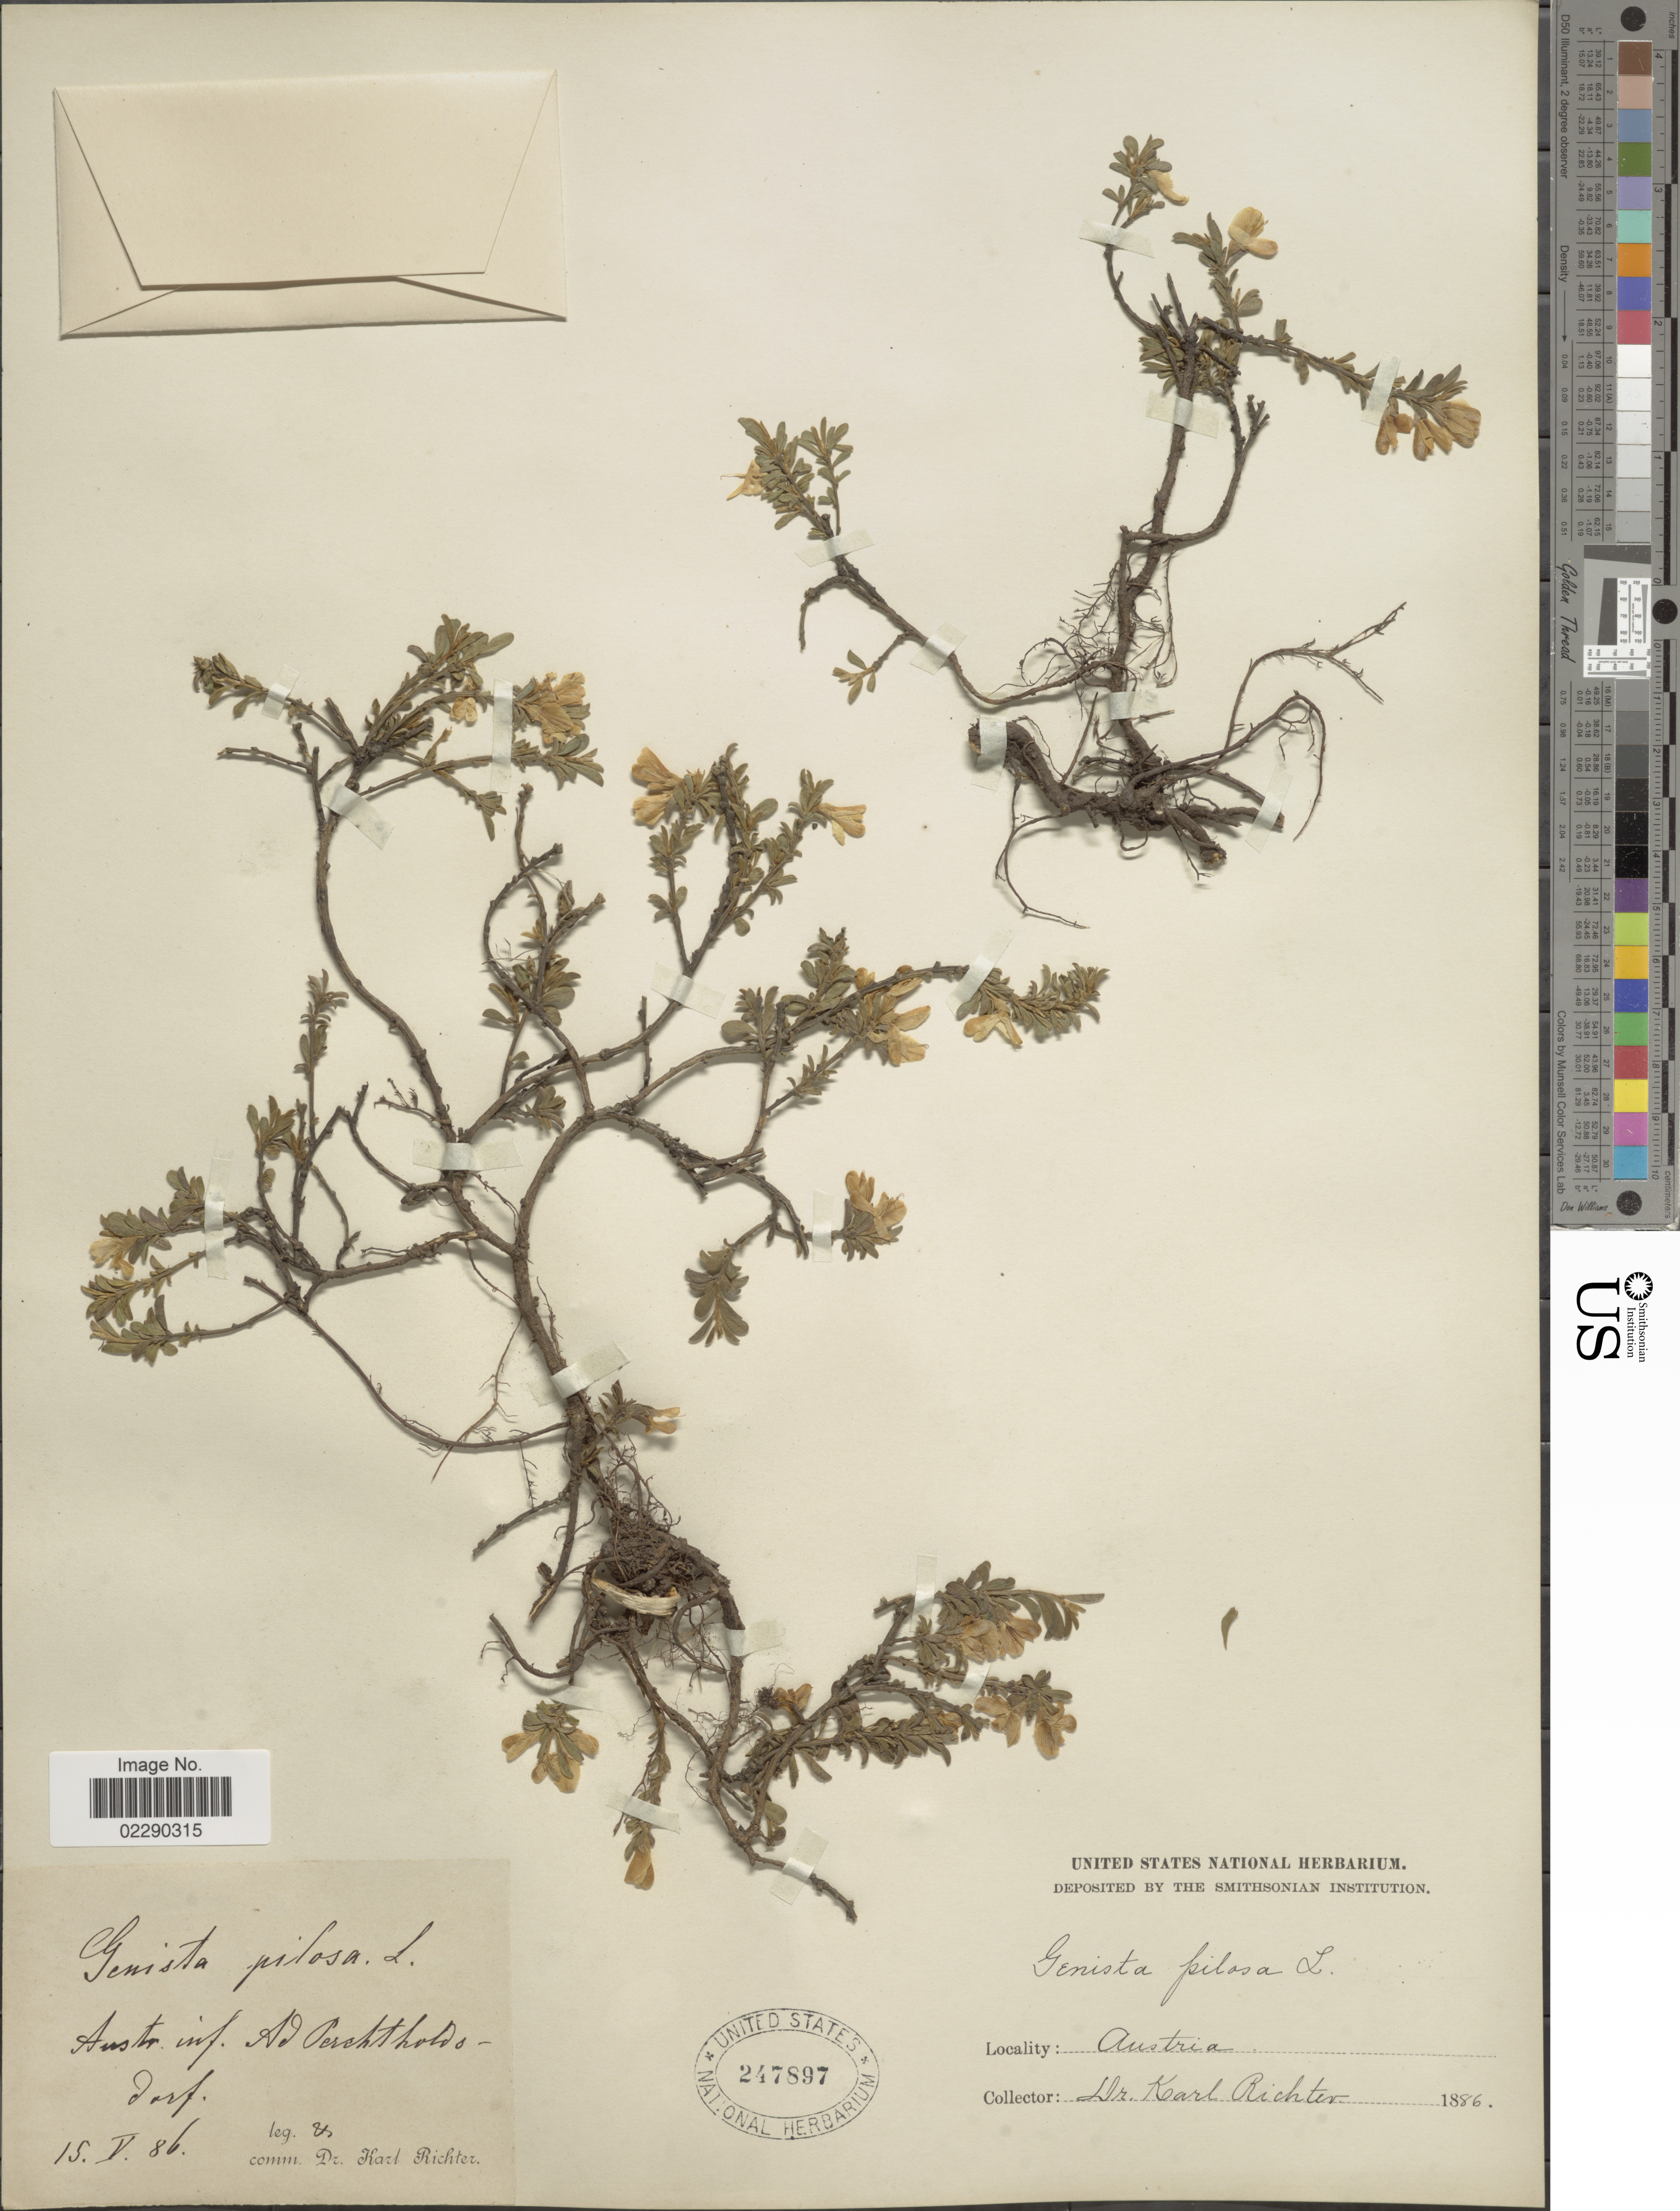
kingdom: Plantae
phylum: Tracheophyta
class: Magnoliopsida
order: Fabales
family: Fabaceae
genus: Genista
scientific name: Genista pilosa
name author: L.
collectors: K. Richter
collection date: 1886-05-15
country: Austria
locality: Austr. inf. ad Perchtholdsdorf [interpreted]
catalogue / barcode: US 247897